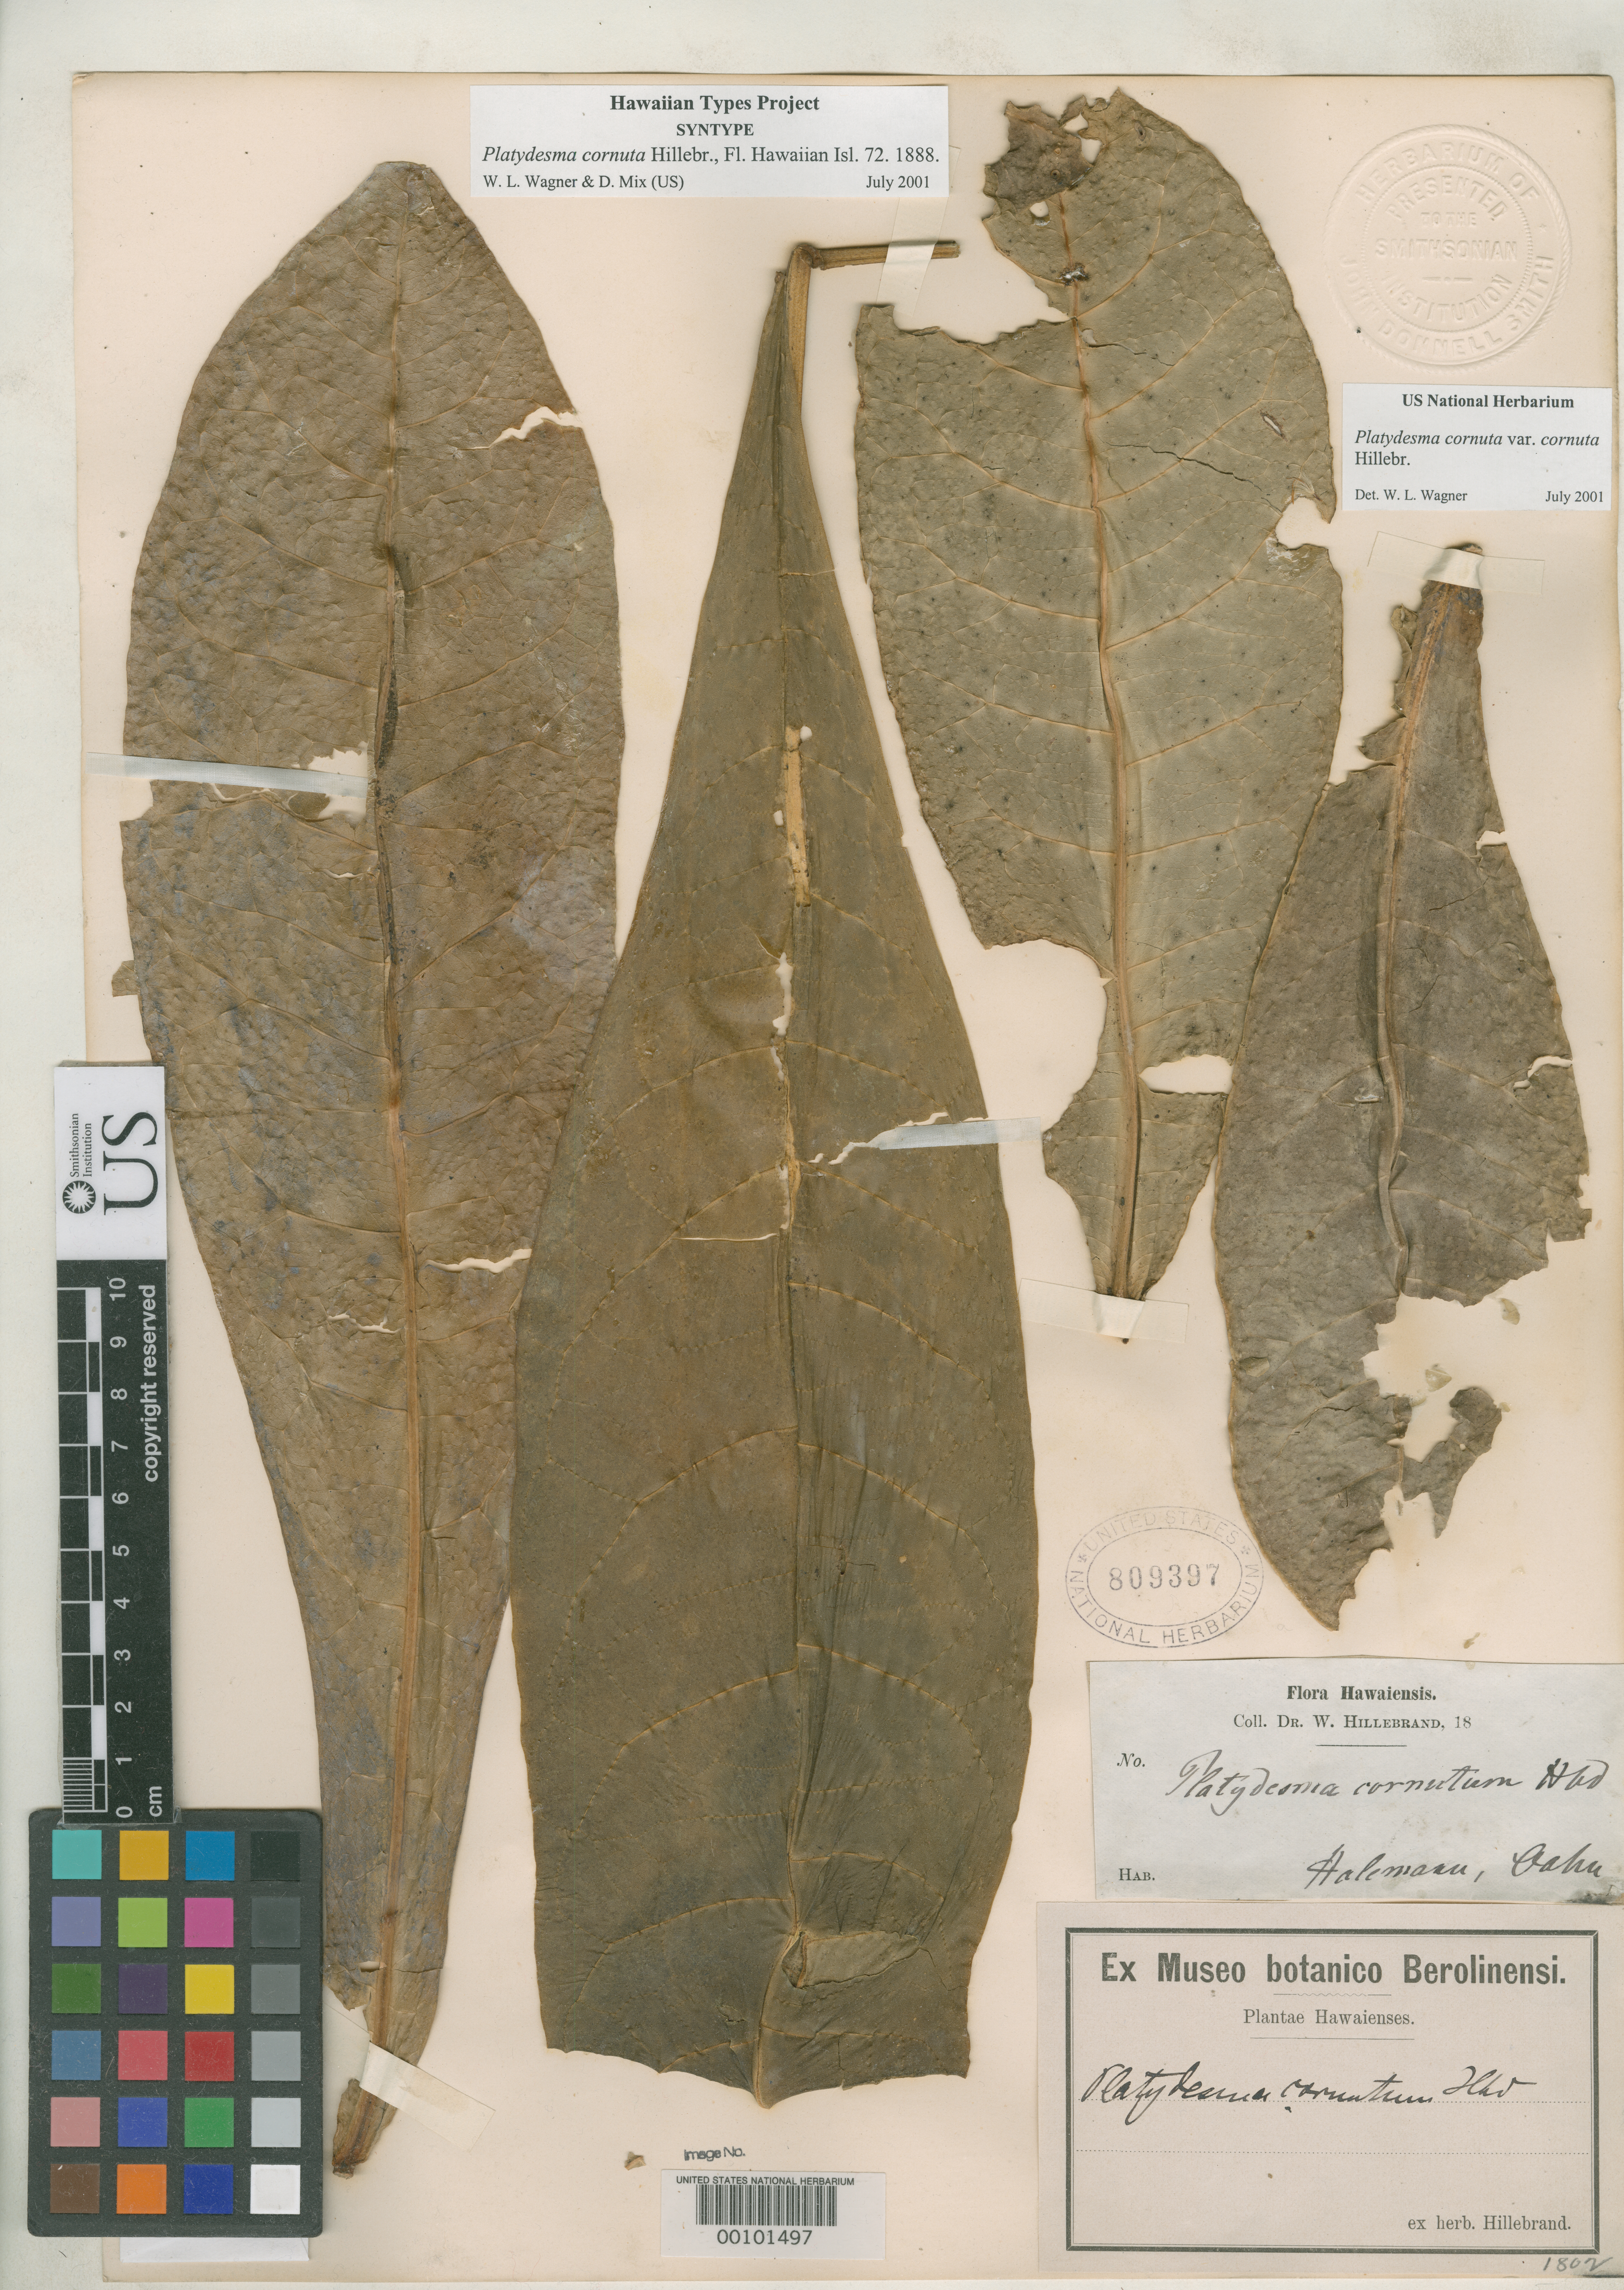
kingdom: Plantae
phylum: Tracheophyta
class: Magnoliopsida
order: Sapindales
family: Rutaceae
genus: Platydesma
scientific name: Platydesma cornutum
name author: Hillebr.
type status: Isosyntype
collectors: W. Hillebrand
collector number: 1802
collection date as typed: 18--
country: United States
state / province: Hawaii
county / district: Honolulu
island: Oahu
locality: Halemanu.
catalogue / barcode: US 809397